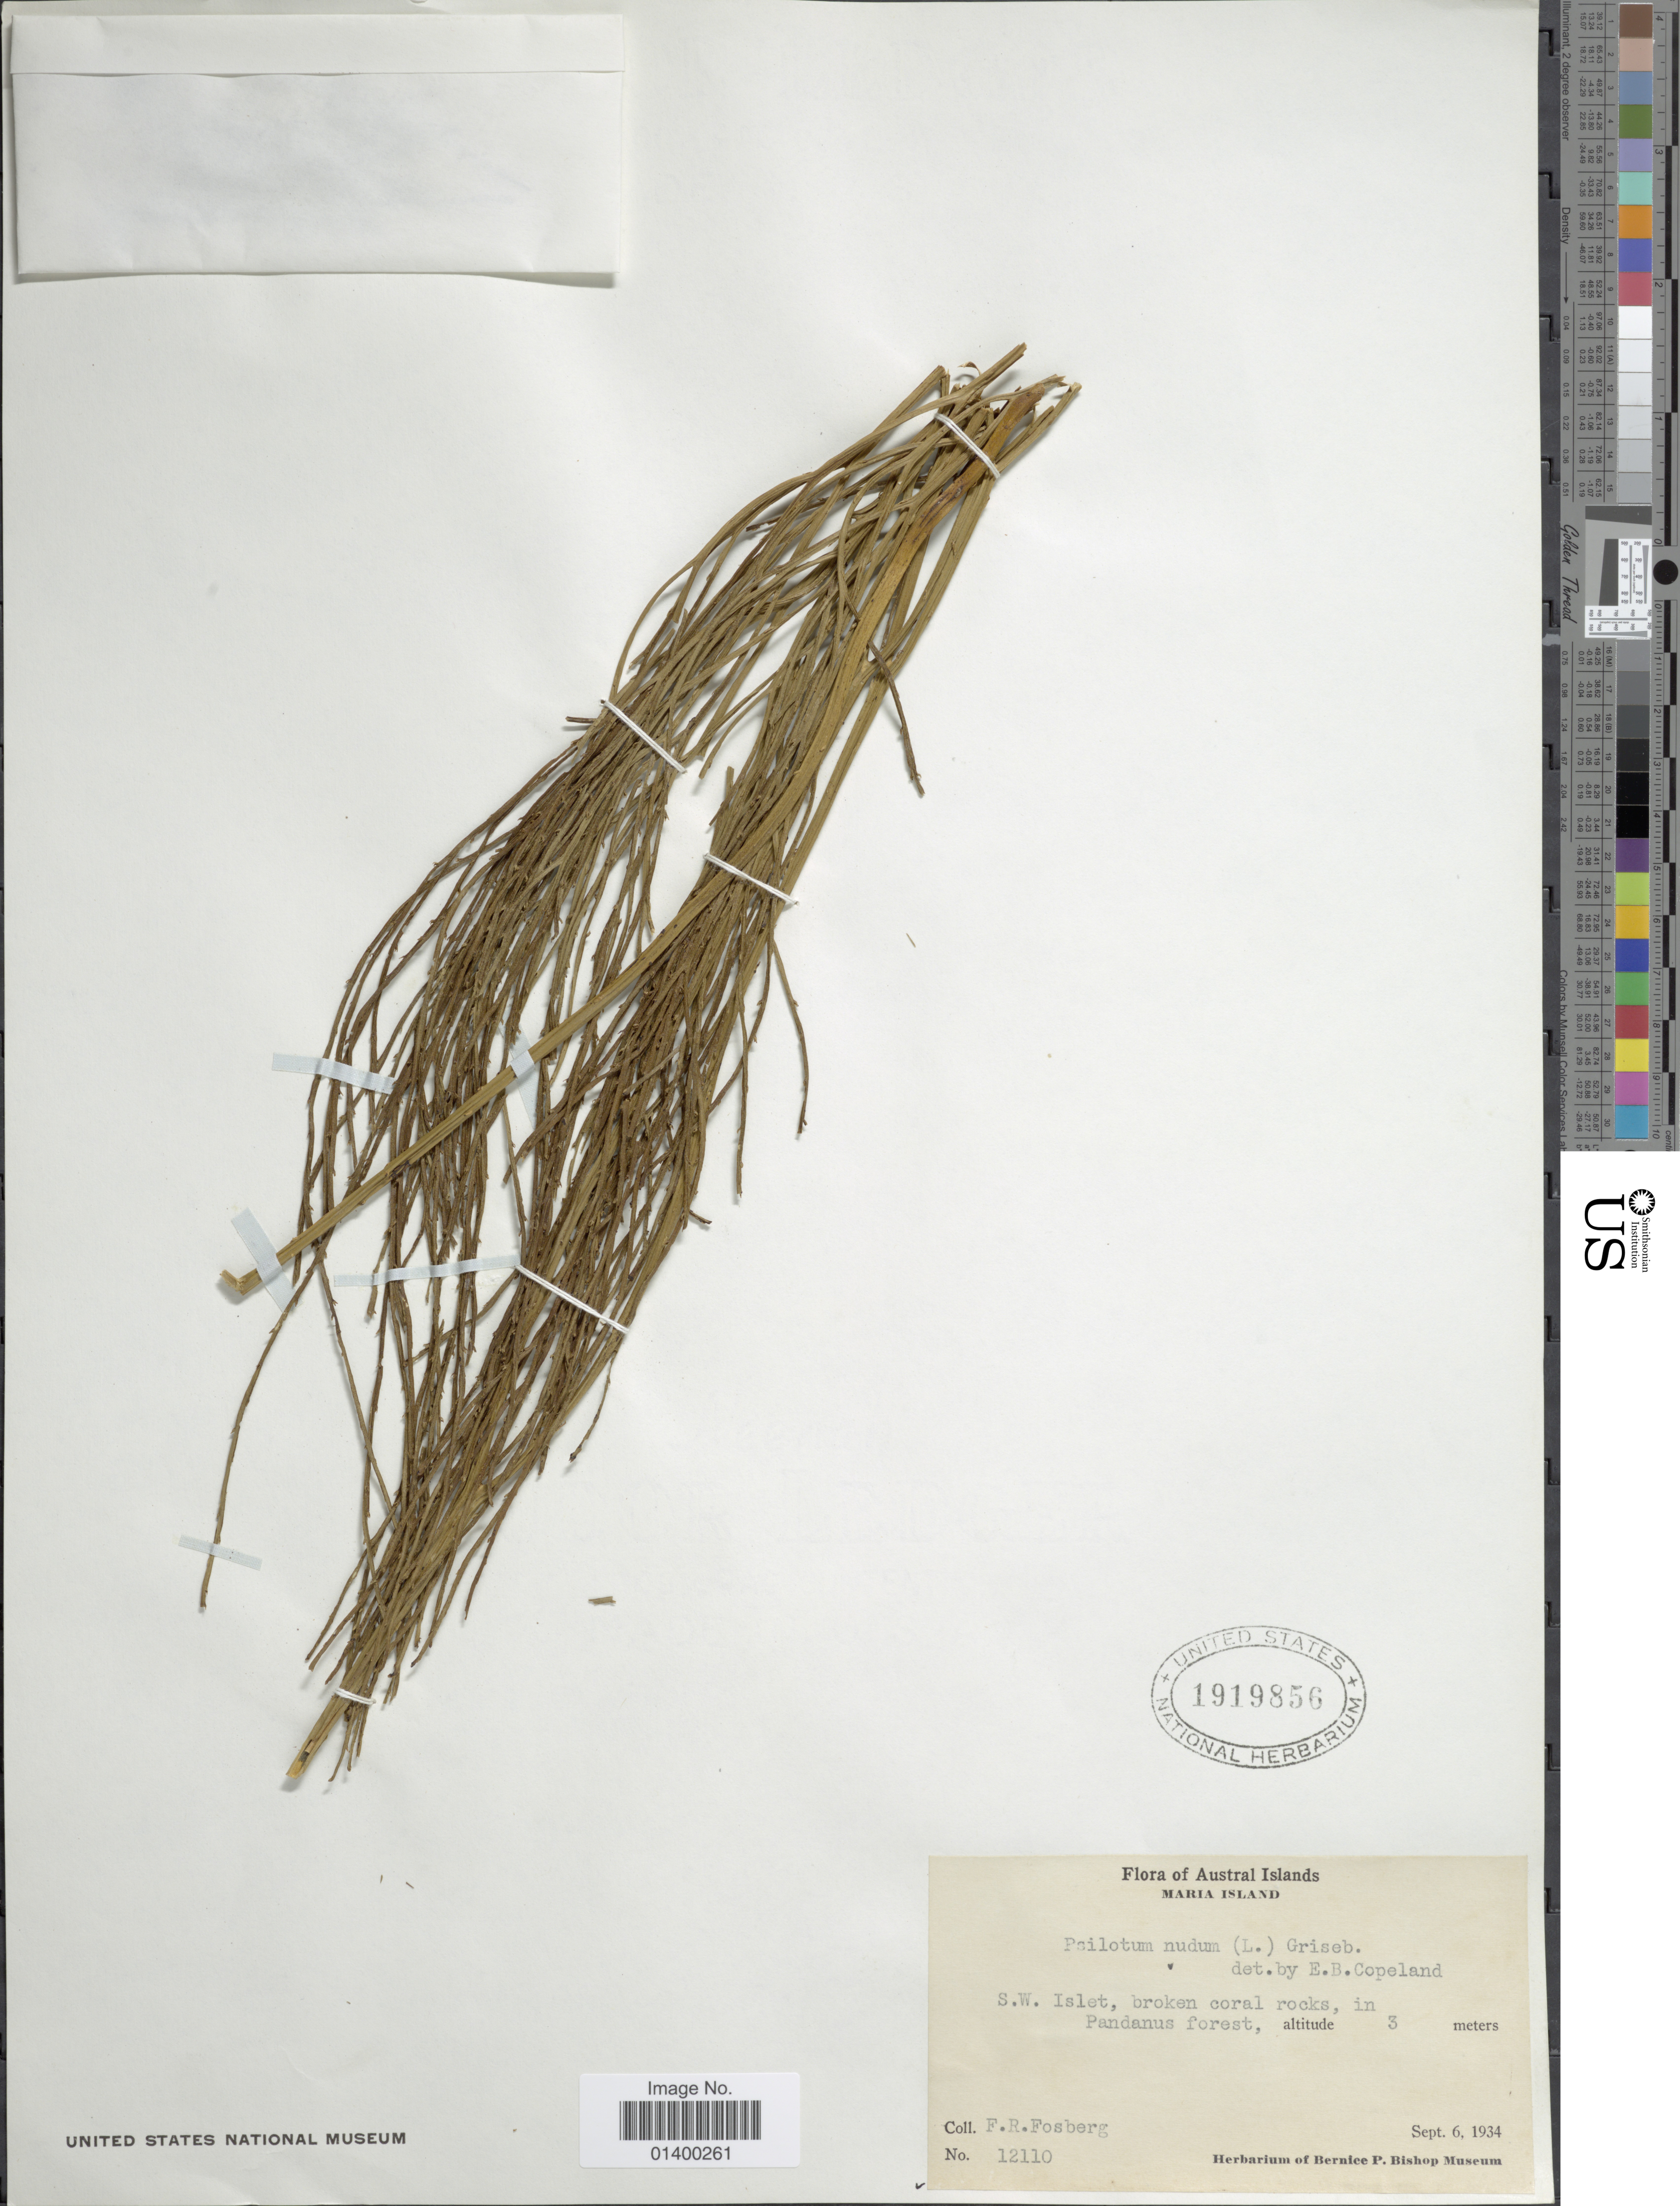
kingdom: Plantae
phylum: Tracheophyta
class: Polypodiopsida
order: Psilotales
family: Psilotaceae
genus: Psilotum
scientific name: Psilotum nudum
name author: (L.) P. Beauv.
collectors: F. R. Fosberg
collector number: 12110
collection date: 1934-09-06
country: French Polynesia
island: Maria Atoll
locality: Austral Islands, Maria Island, S.W. islet, broken corral rocks, in Pandanus forest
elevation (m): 3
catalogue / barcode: US 1919856